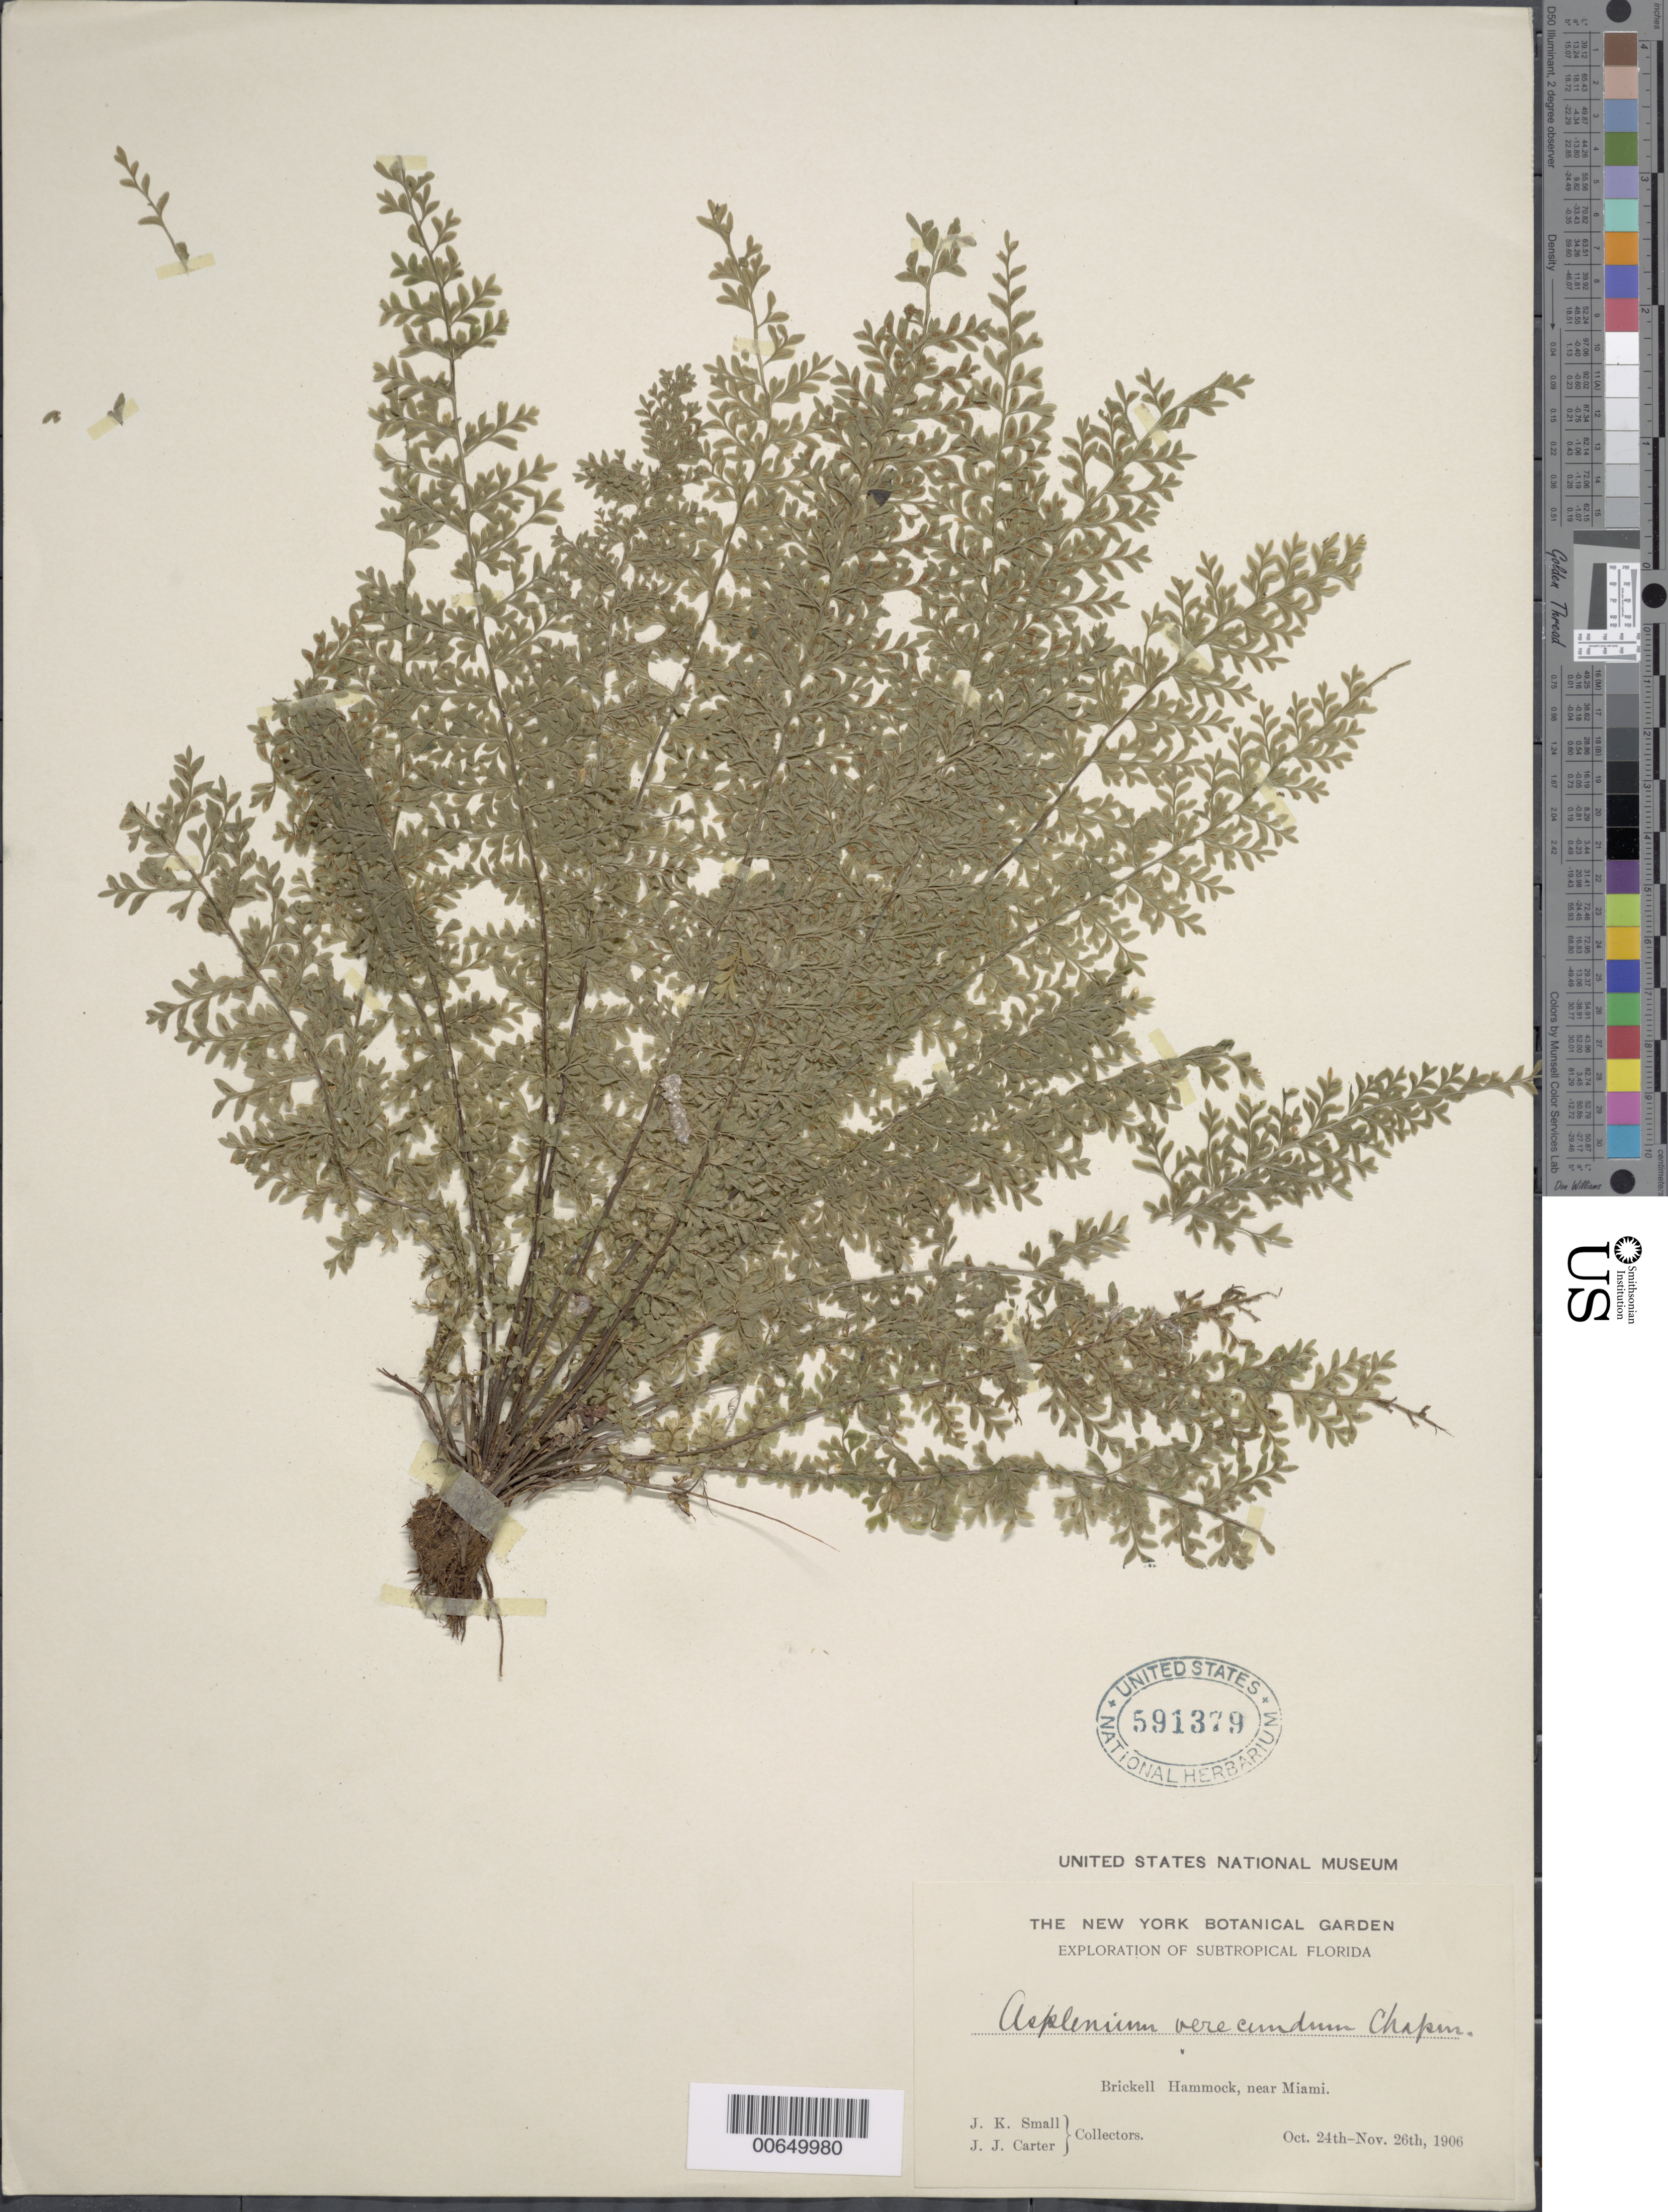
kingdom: Plantae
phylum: Tracheophyta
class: Polypodiopsida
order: Polypodiales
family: Aspleniaceae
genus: Asplenium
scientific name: Asplenium verecundum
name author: Chapm.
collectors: J. K. Small & J. J. Carter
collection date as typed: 24 Oct 1906 to 26 Nov 1906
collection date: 1906-10-24/1906-11-26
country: United States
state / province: Florida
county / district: Dade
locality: Brickell Hammock near Miami.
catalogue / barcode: US 591379